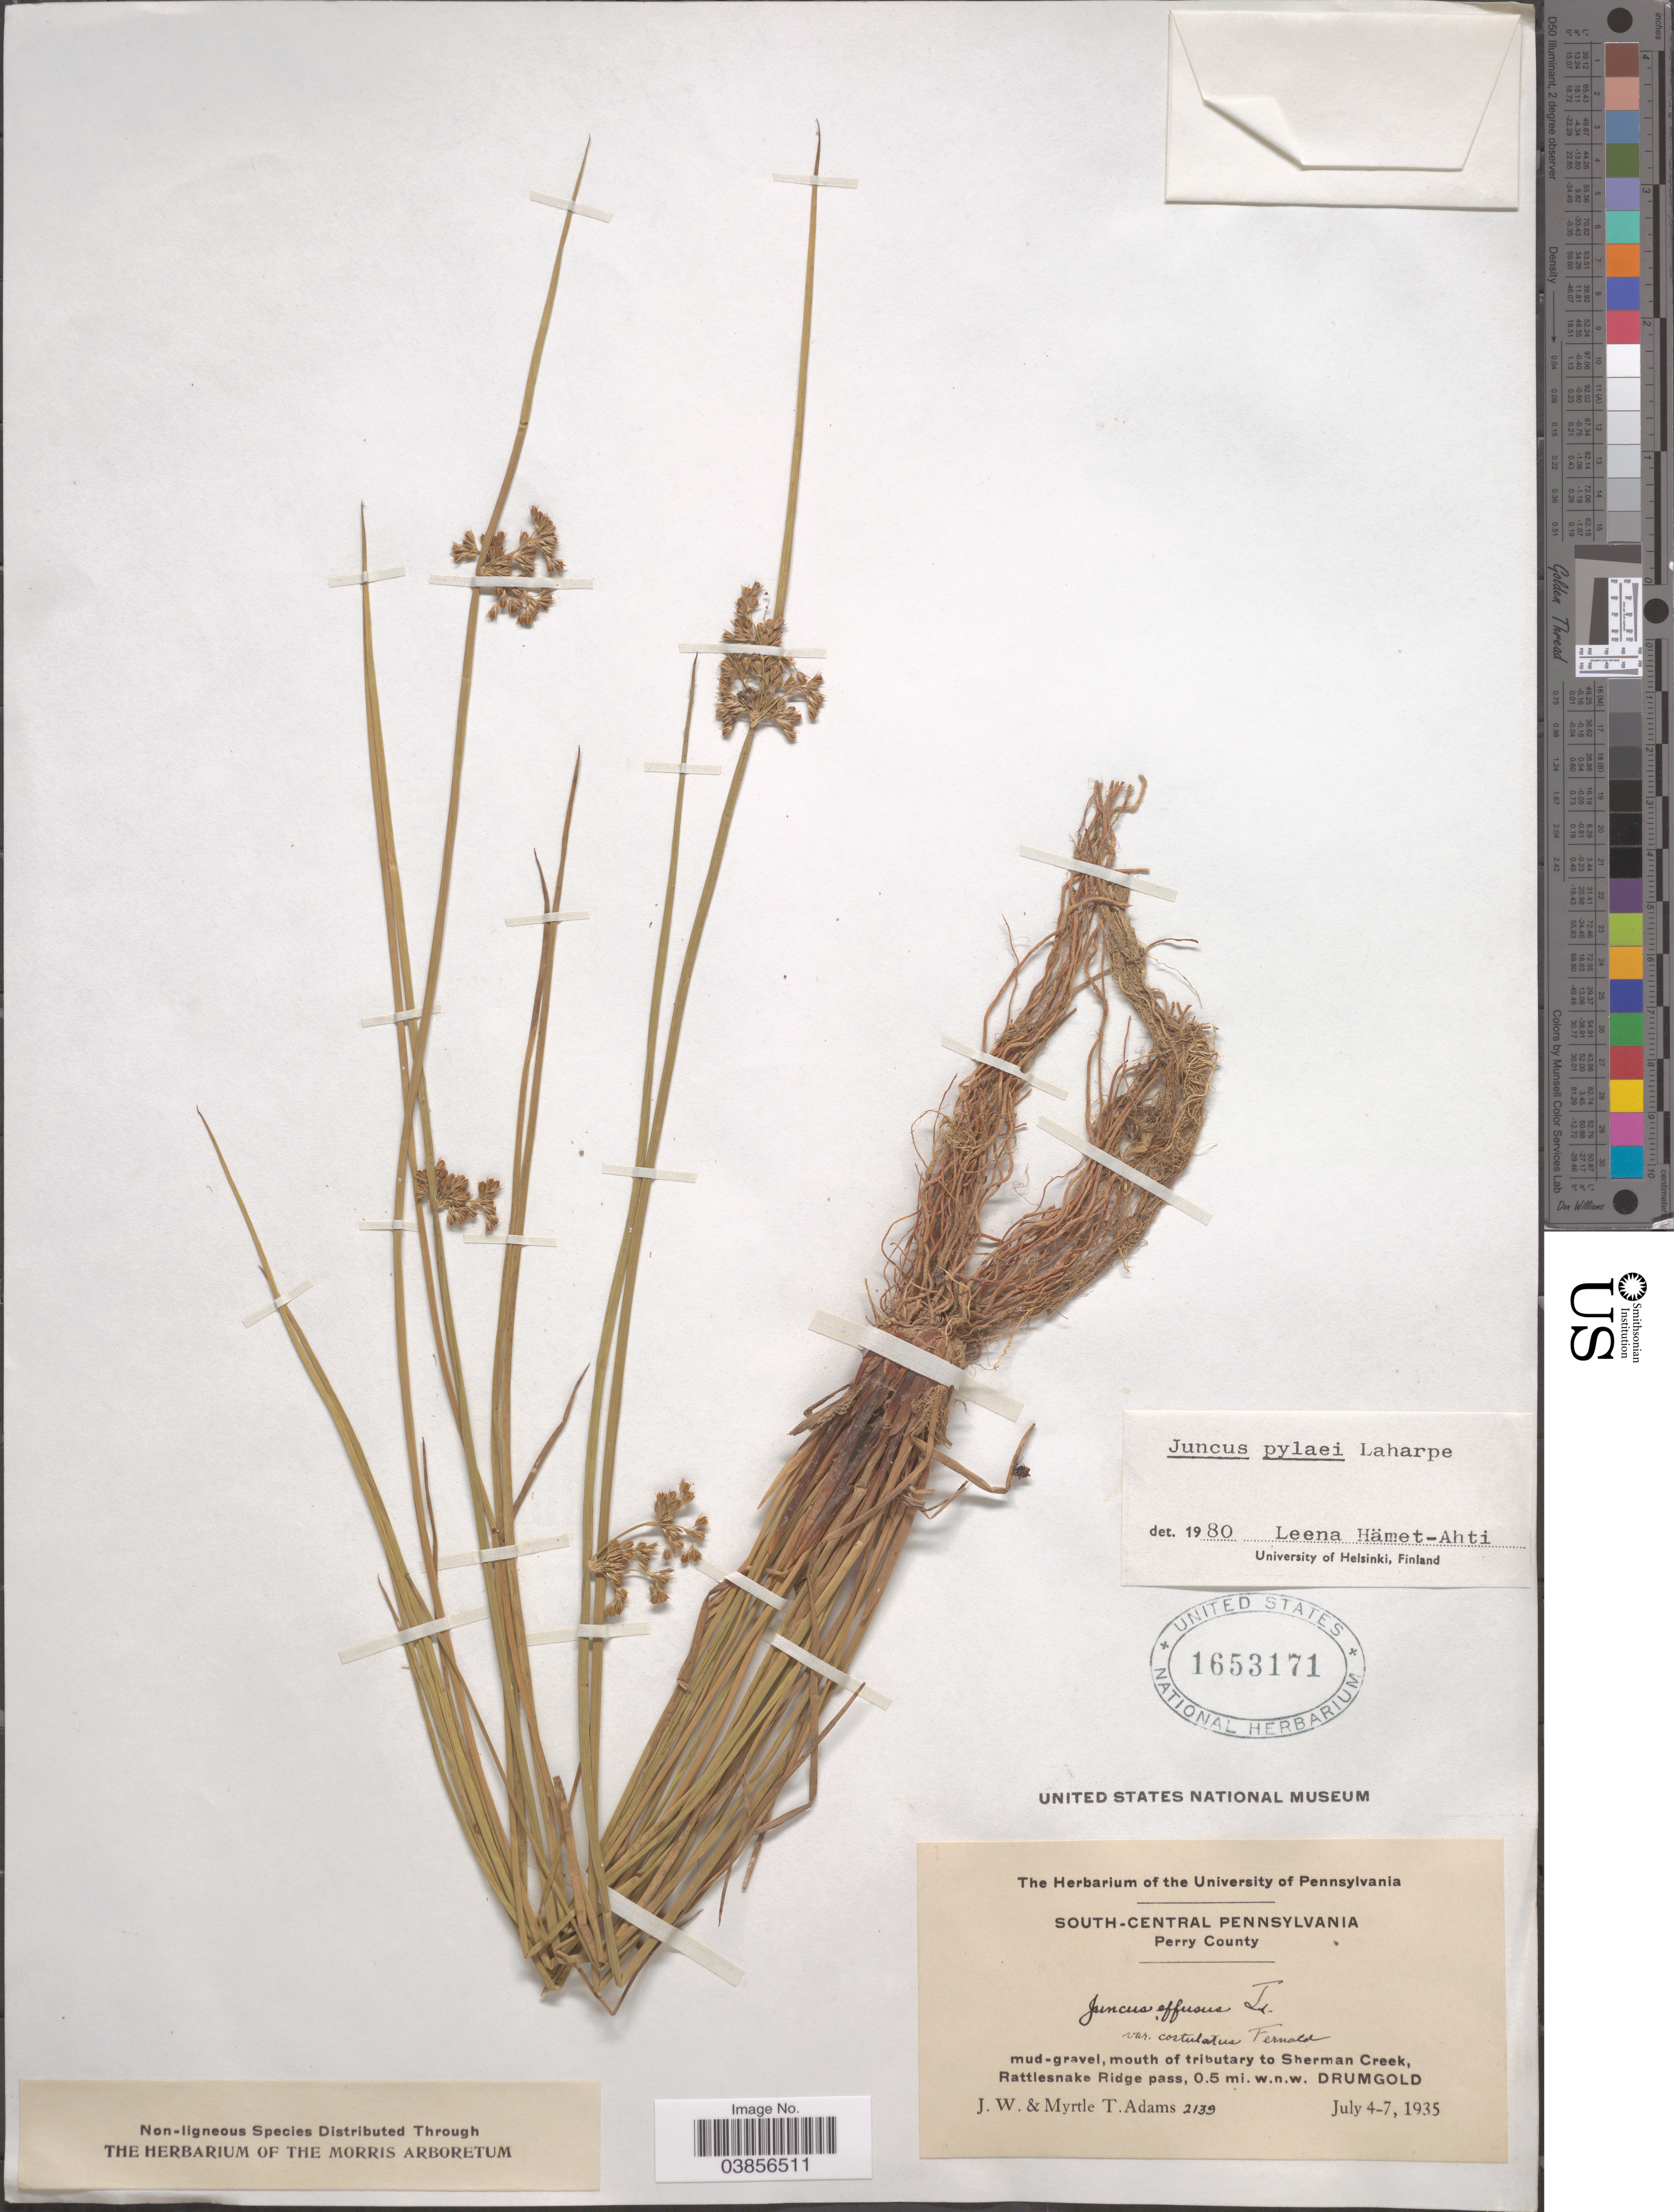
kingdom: Plantae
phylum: Tracheophyta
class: Liliopsida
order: Poales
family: Juncaceae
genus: Juncus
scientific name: Juncus pylaei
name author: Laharpe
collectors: J. Adams & M. T. Adams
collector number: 2139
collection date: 1935-07-04/1935-07-07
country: United States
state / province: Pennsylvania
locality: South-Central Pennsylvania. Perry County. Mud-gravel, mouth of tributary to Sherman Creek, Rattlesnake Ridge pass, 0.5 mi. w.n.w. Drumgold.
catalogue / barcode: US 1653171